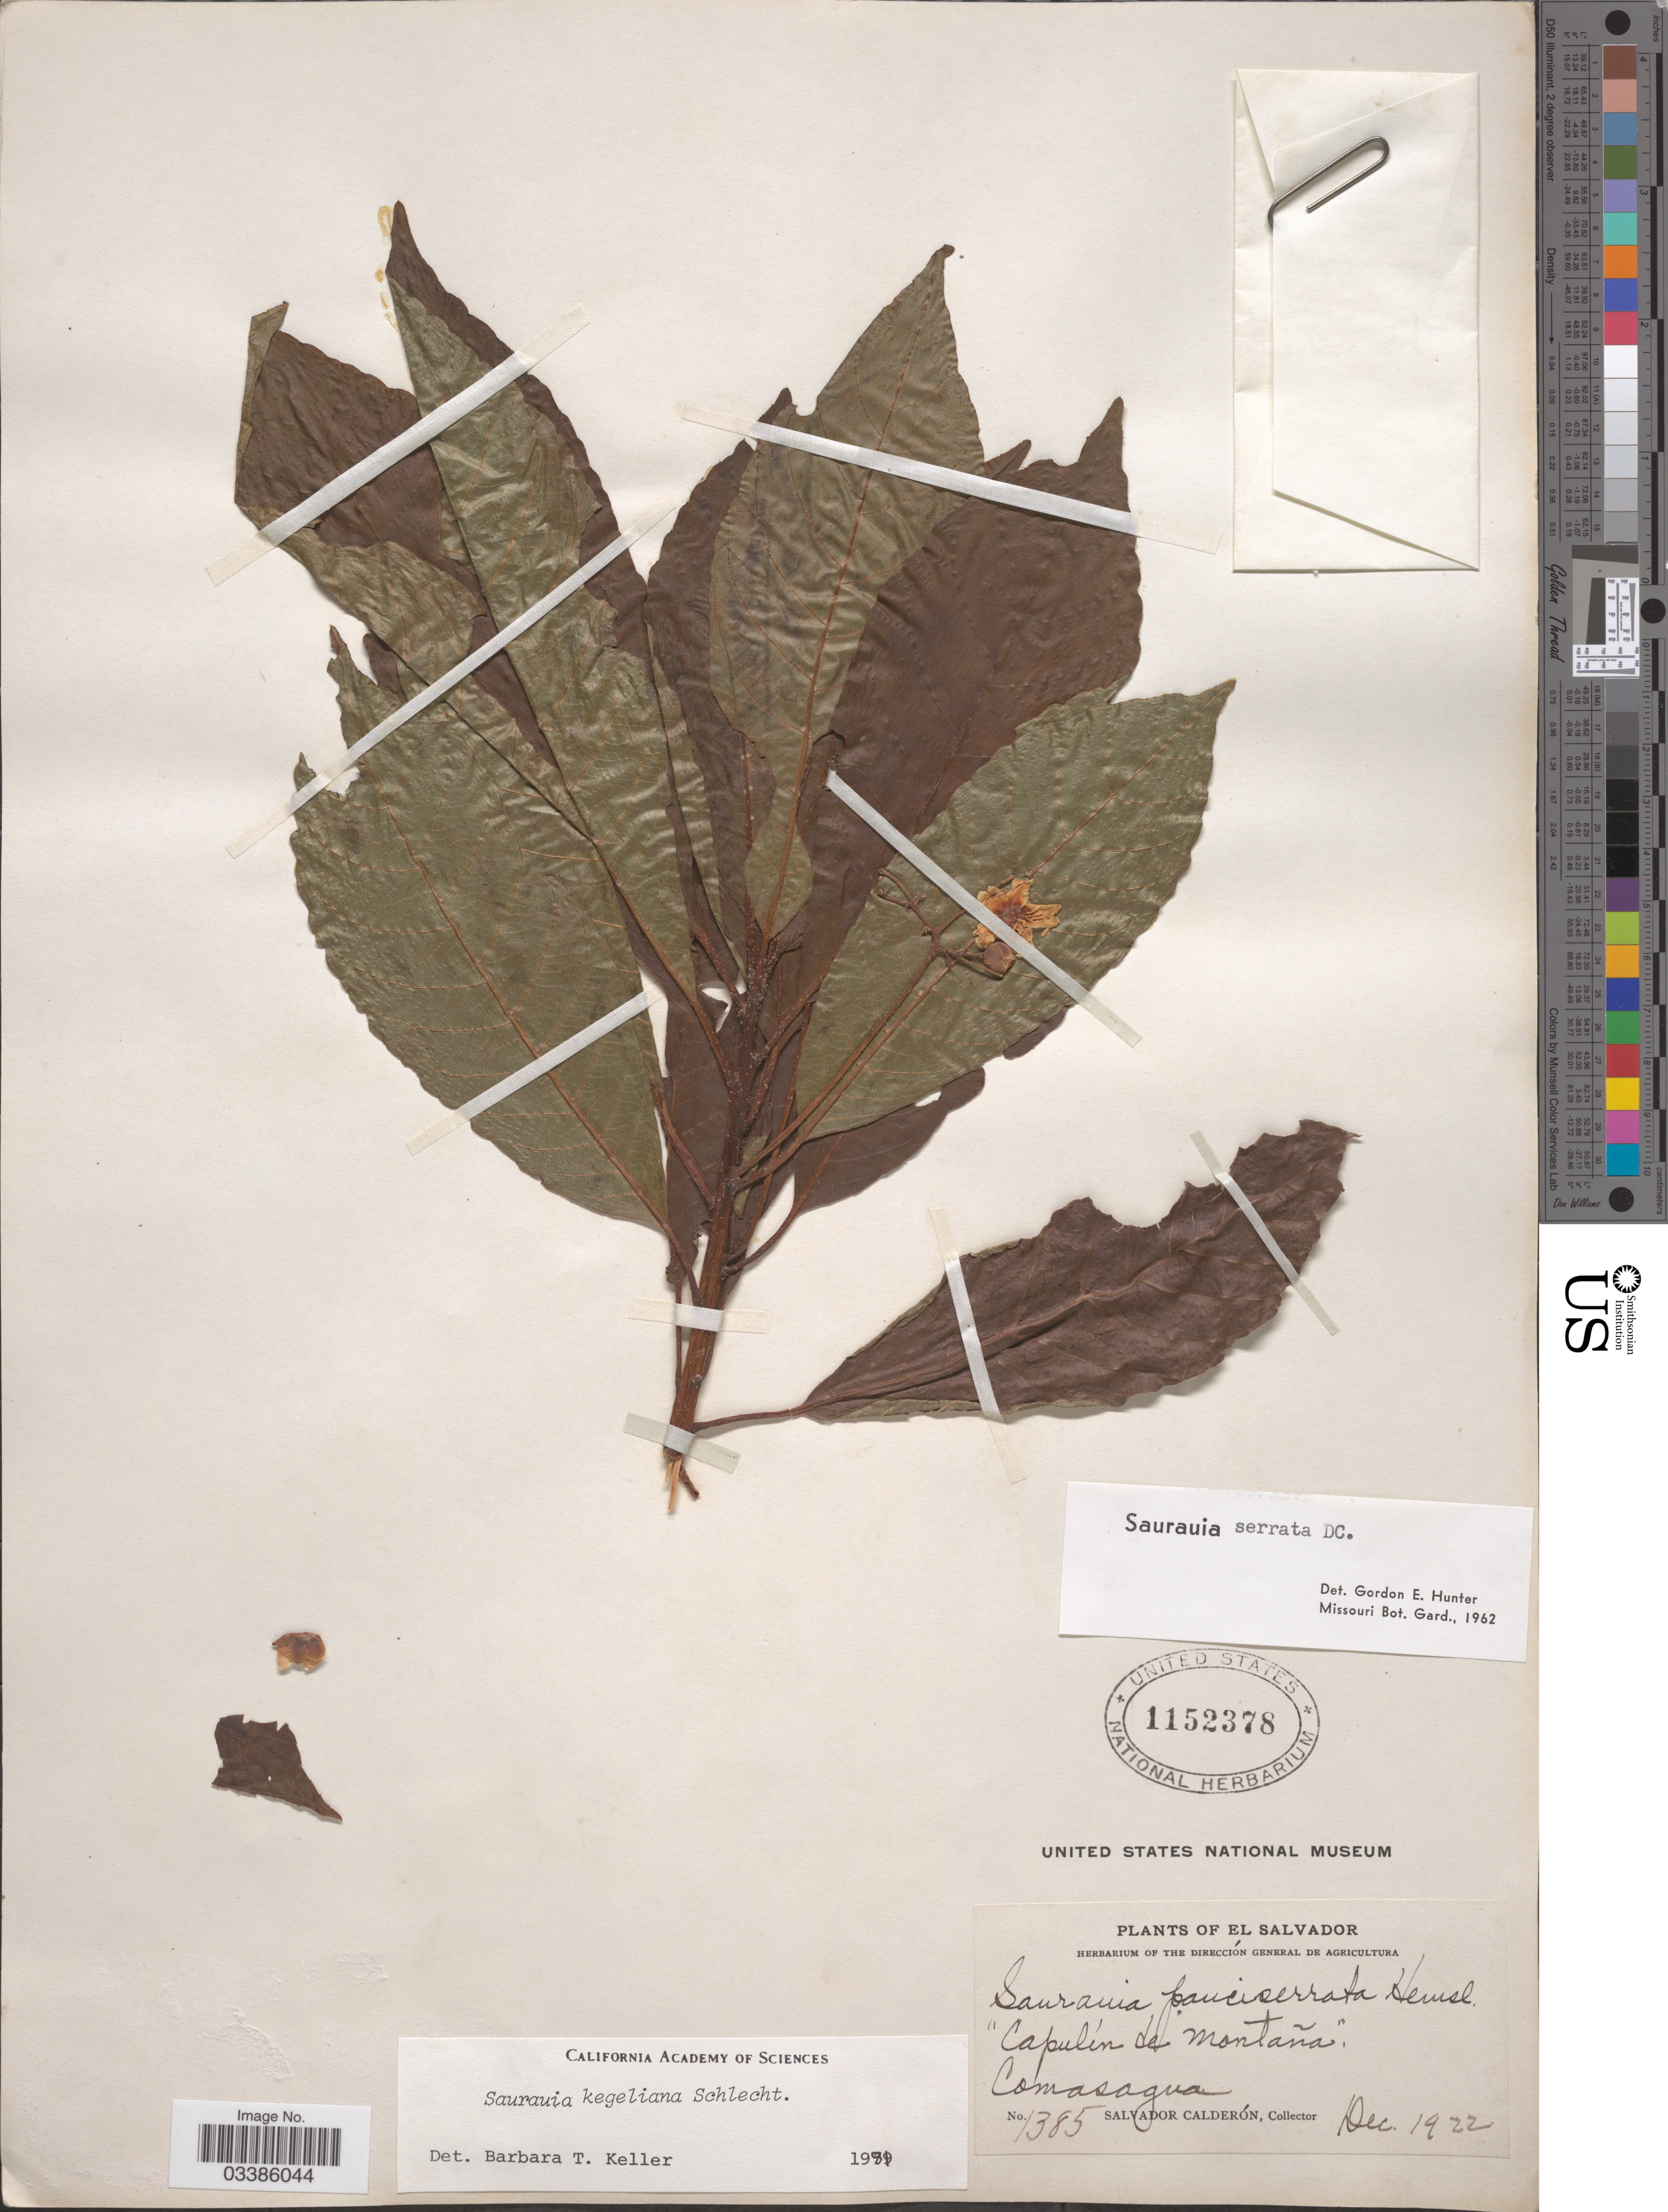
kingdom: Plantae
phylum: Tracheophyta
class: Magnoliopsida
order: Ericales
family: Actinidiaceae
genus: Saurauia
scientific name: Saurauia kegeliana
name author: Schltdl.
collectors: S. Calderón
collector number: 1385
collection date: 1922-12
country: El Salvador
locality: Comasagua.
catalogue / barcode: US 1152378